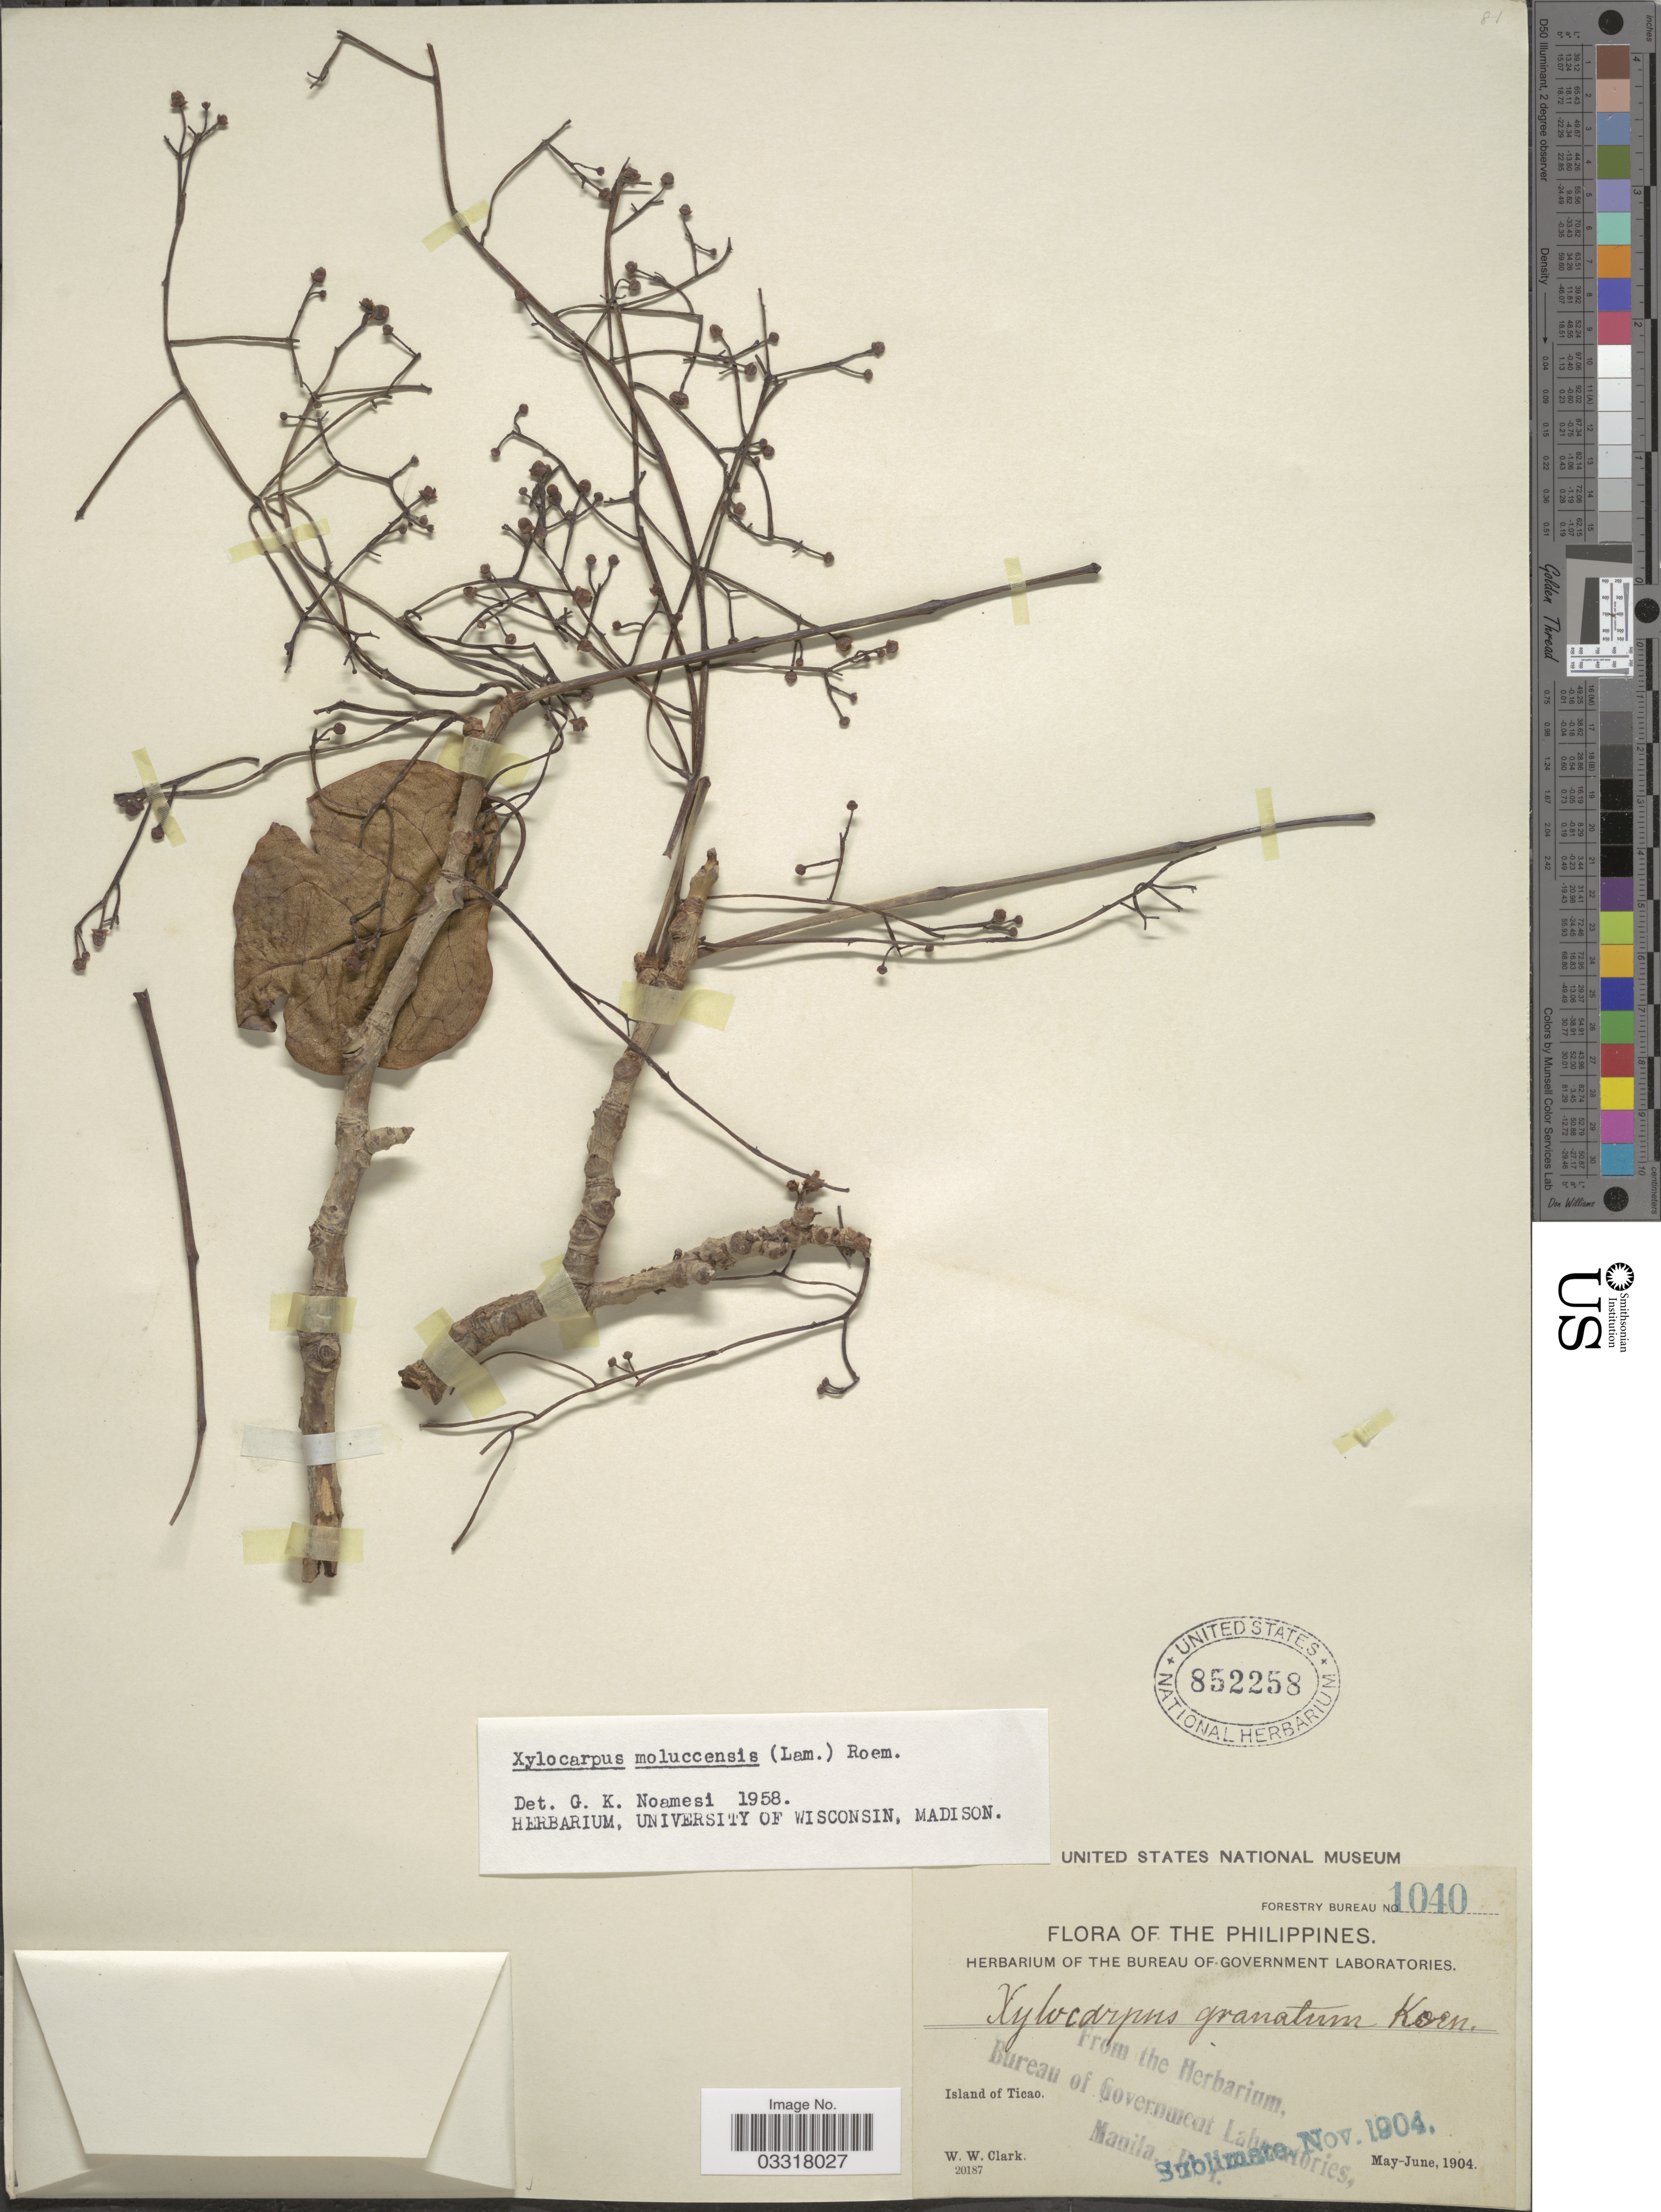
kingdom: Plantae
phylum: Tracheophyta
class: Magnoliopsida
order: Sapindales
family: Meliaceae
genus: Xylocarpus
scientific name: Xylocarpus moluccensis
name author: (Lam.) M. Roem.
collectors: W. W. Clark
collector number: Forestry Bureau 1040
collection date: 1904-05/1904-06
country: Philippines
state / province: Bicol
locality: Island of Ticao.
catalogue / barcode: US 852258